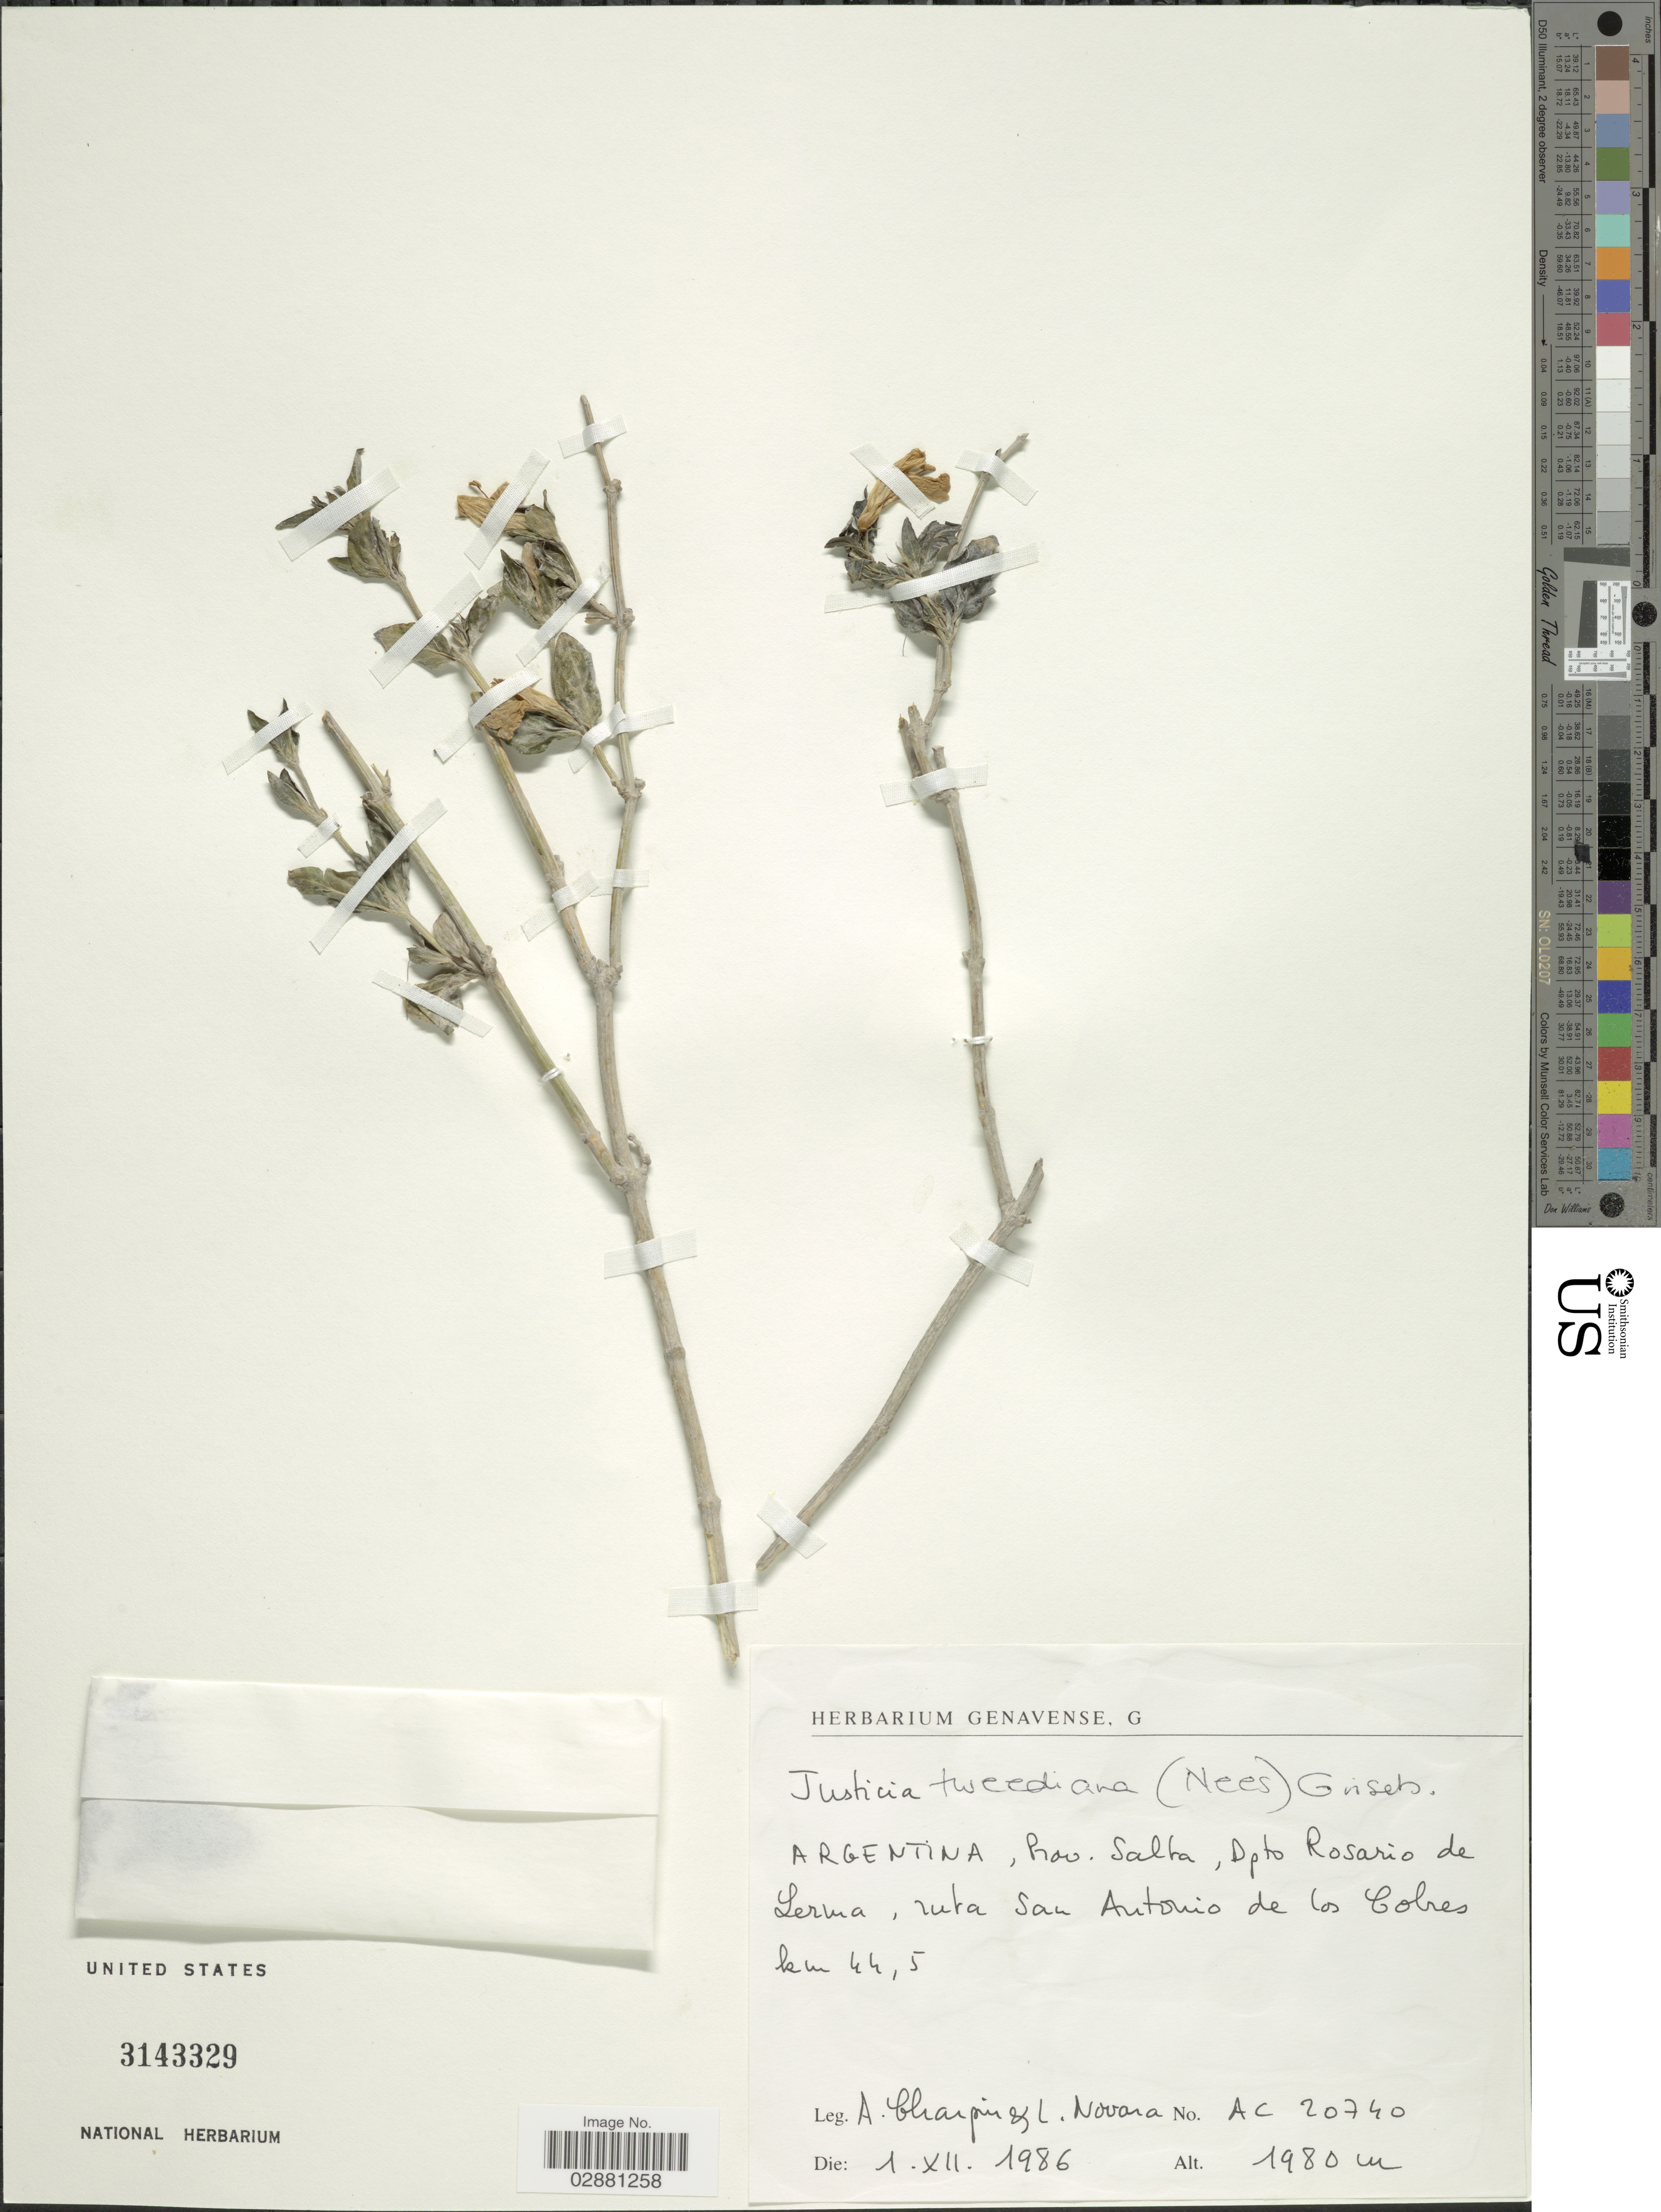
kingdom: Plantae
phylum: Tracheophyta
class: Magnoliopsida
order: Lamiales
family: Acanthaceae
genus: Justicia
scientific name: Justicia tweediana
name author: (Nees) Griseb.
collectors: A. Charpin & L. Novara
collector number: AC 20740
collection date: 1986-12-01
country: Argentina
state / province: Salta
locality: Prov. Salta, Dpto Rosario de Lerma, ruta San Antonio de los Cobres km 44,5.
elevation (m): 1980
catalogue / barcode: US 3143329